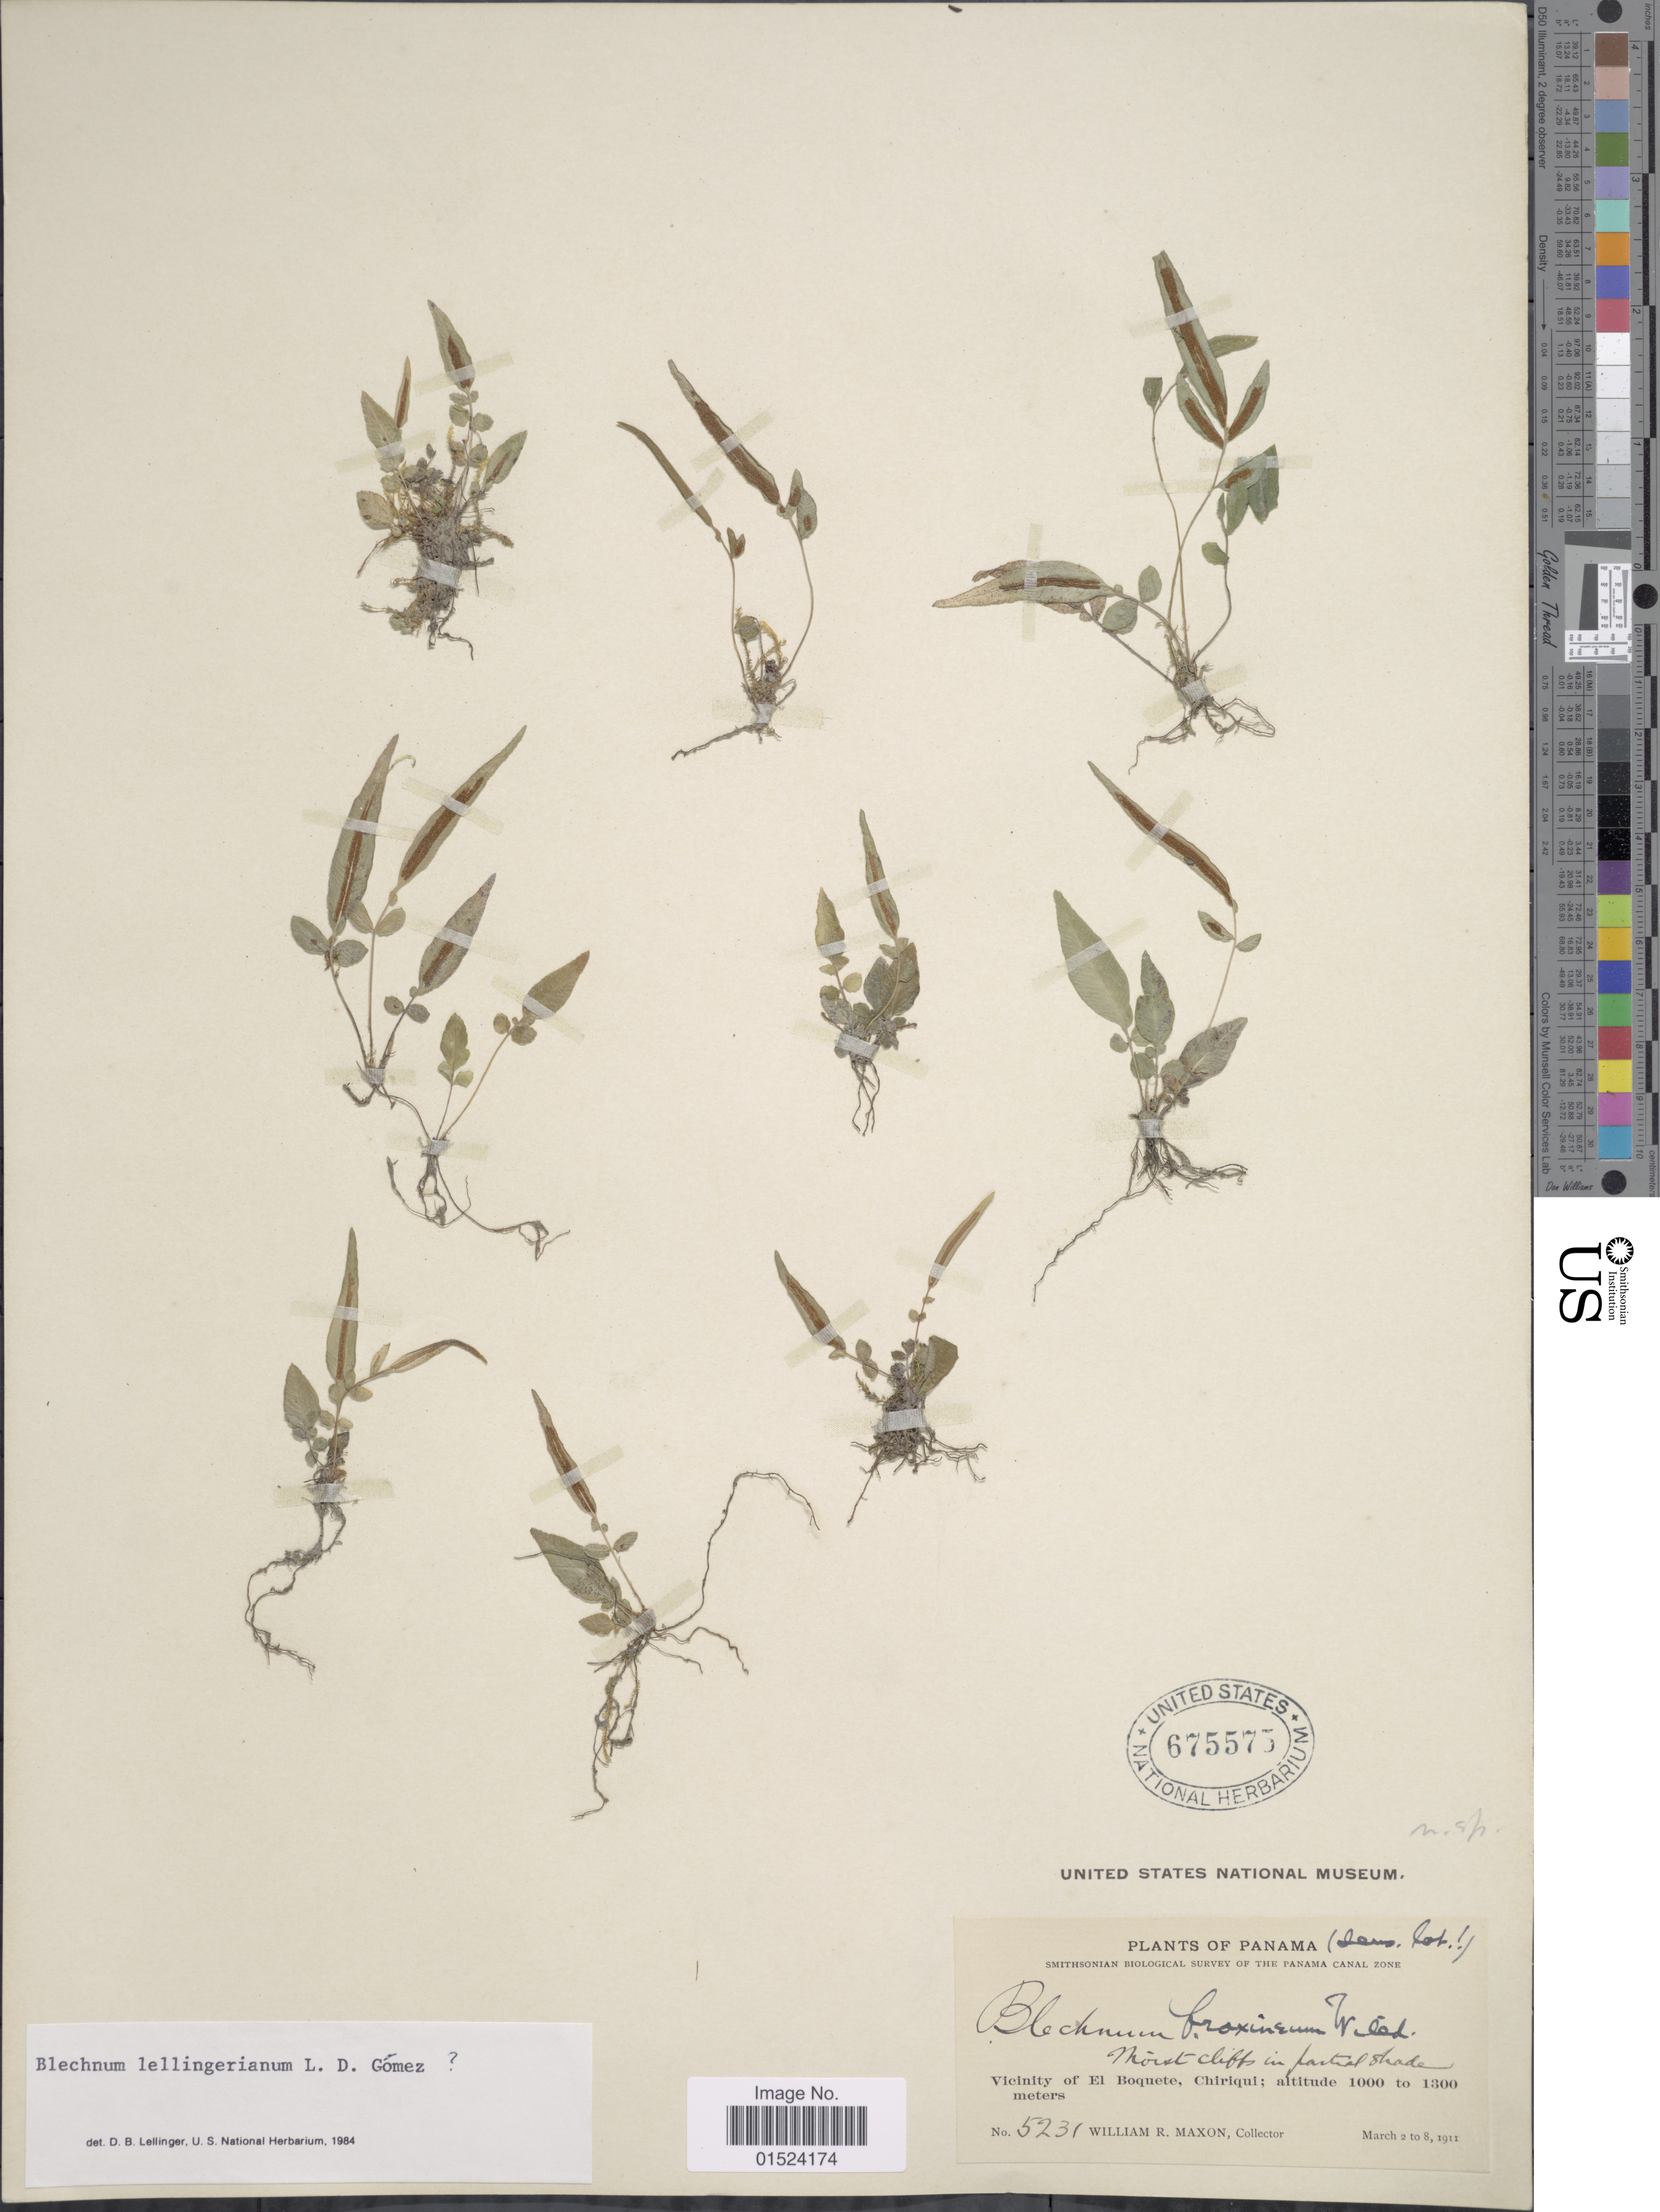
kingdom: Plantae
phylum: Tracheophyta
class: Polypodiopsida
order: Polypodiales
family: Blechnaceae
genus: Blechnum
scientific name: Blechnum lellingerianum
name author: L.D. Gómez in L.D. Gómez &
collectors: W. R. Maxon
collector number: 5231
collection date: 1911-03-02/1911-03-08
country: Panama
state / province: Chiriqui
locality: Vicinity of El Boquete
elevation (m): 1000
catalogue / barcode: US 675575